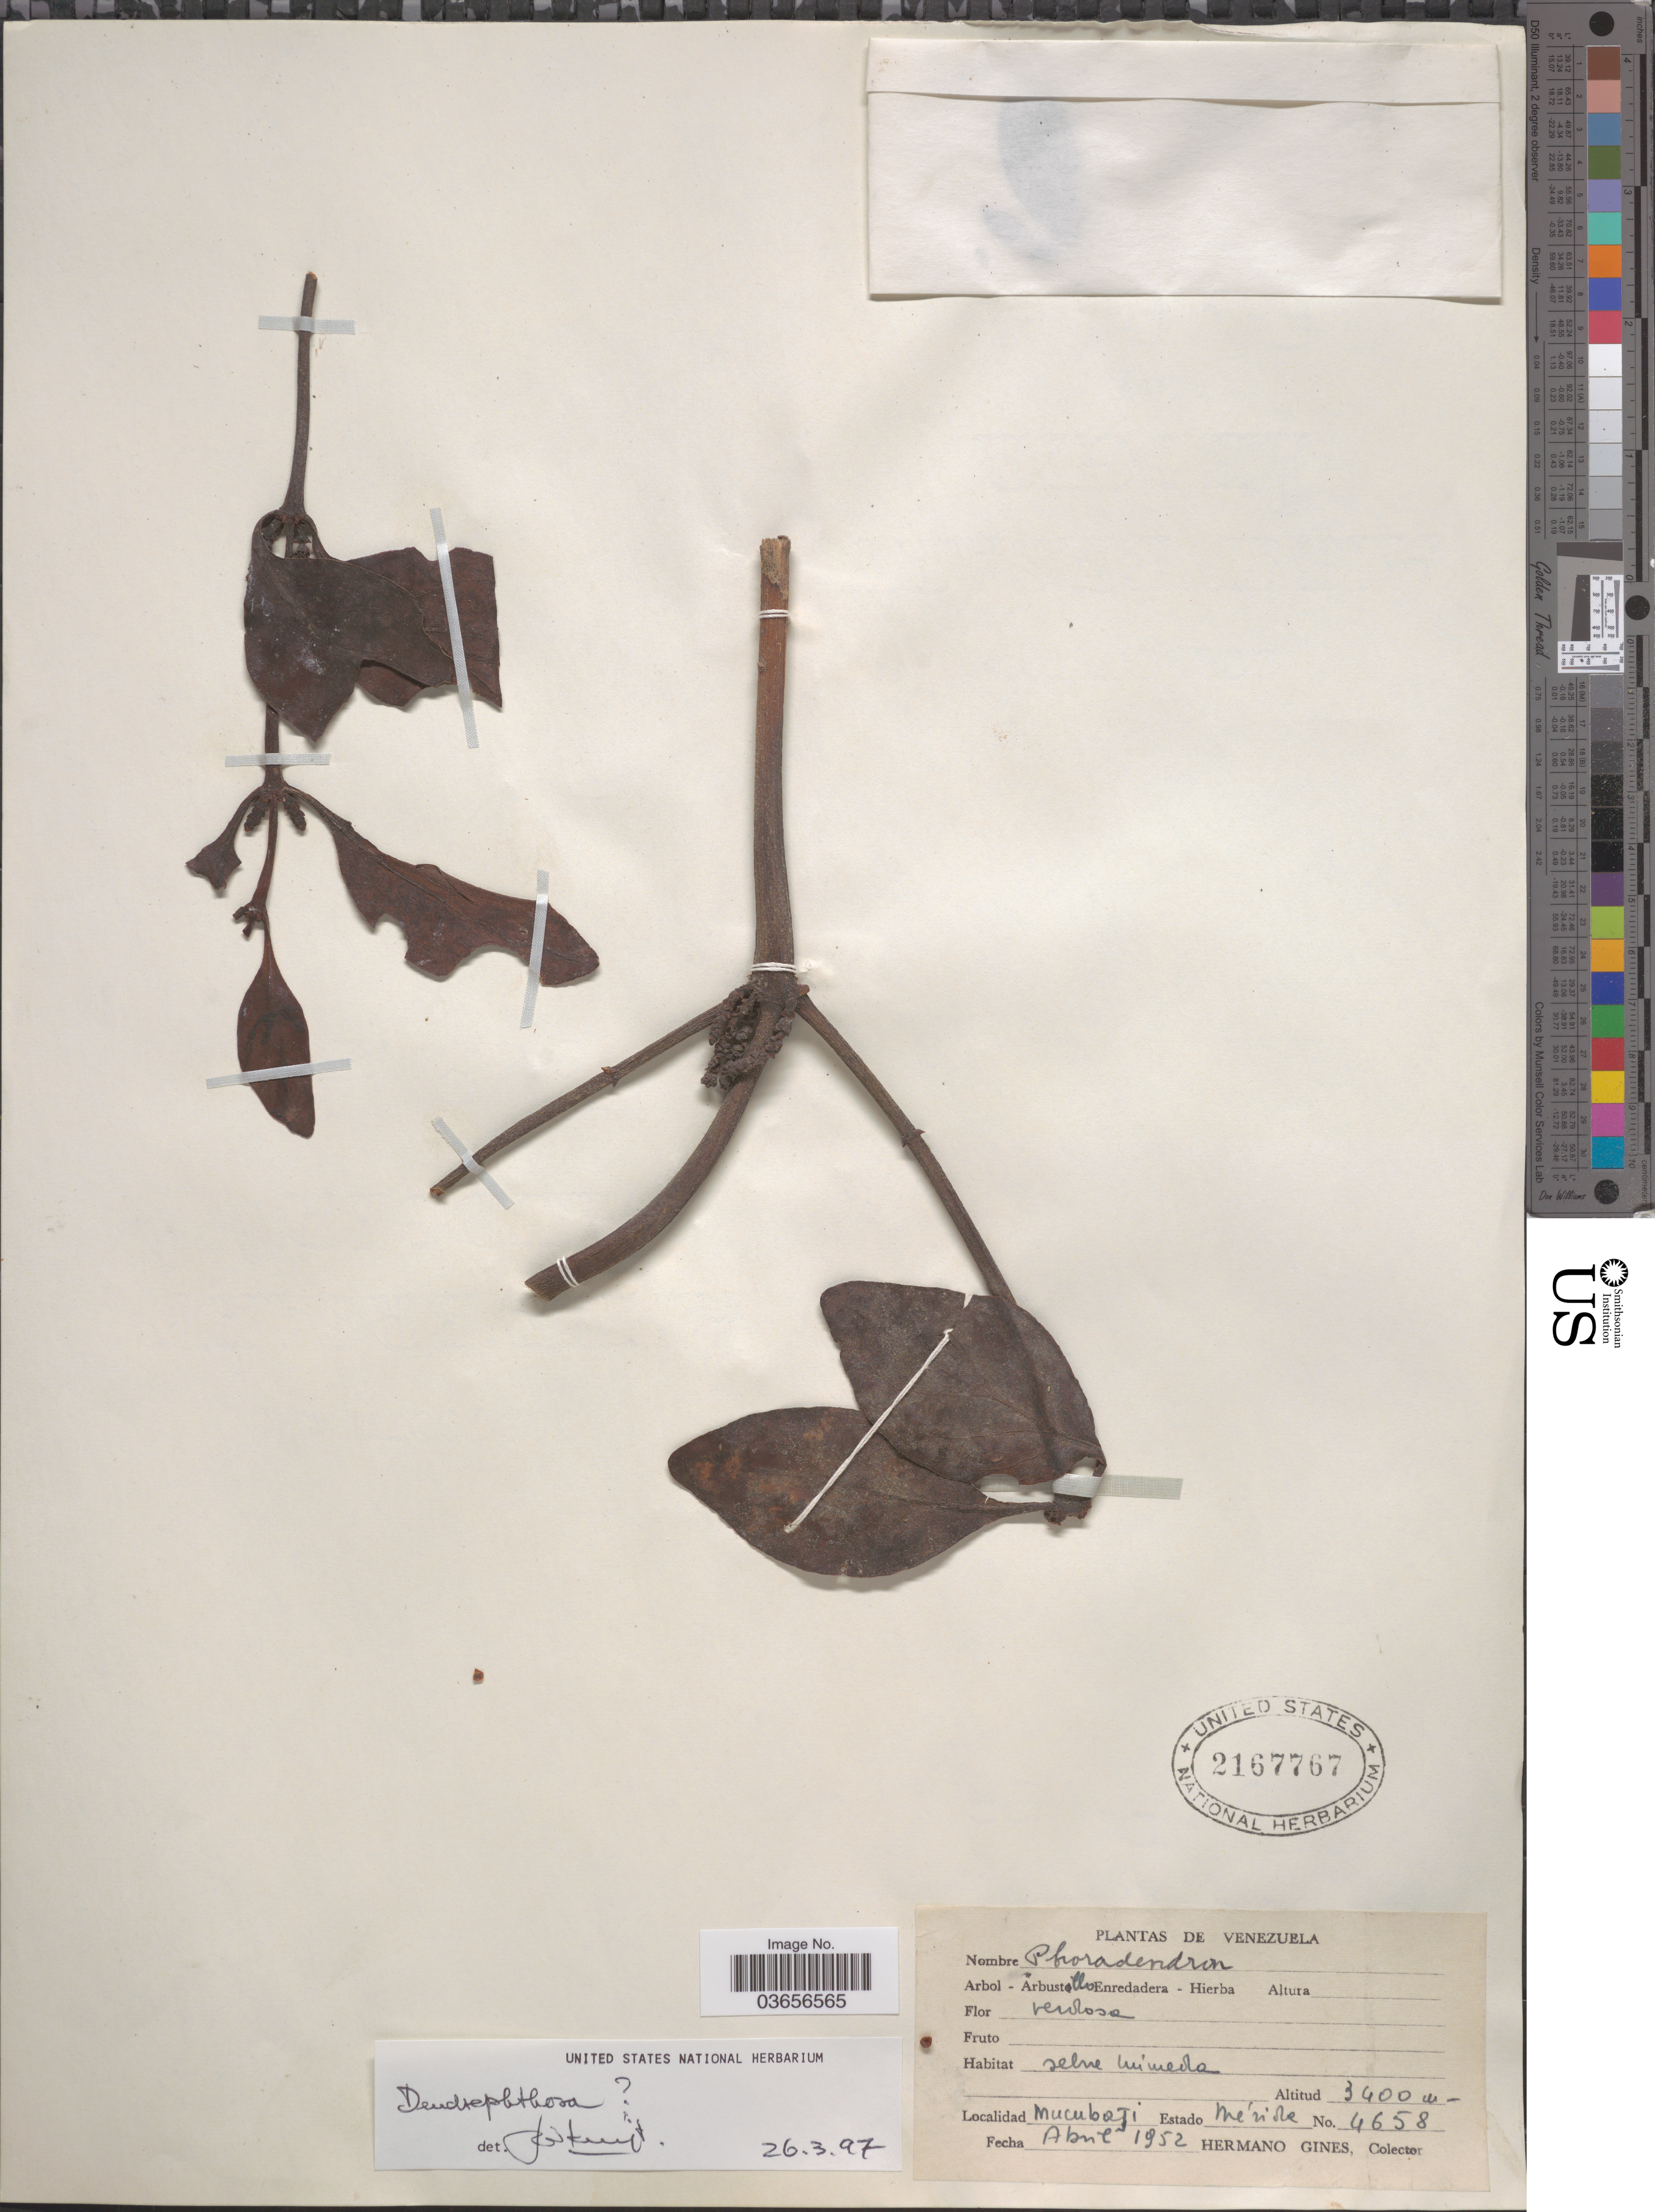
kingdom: Plantae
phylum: Tracheophyta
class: Magnoliopsida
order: Santalales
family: Viscaceae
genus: Dendrophthora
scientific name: Dendrophthora sp.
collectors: Bro. Gines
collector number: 4658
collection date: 1952-04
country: Venezuela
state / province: Mérida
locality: Mucuboji.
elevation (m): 3400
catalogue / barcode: US 2167767